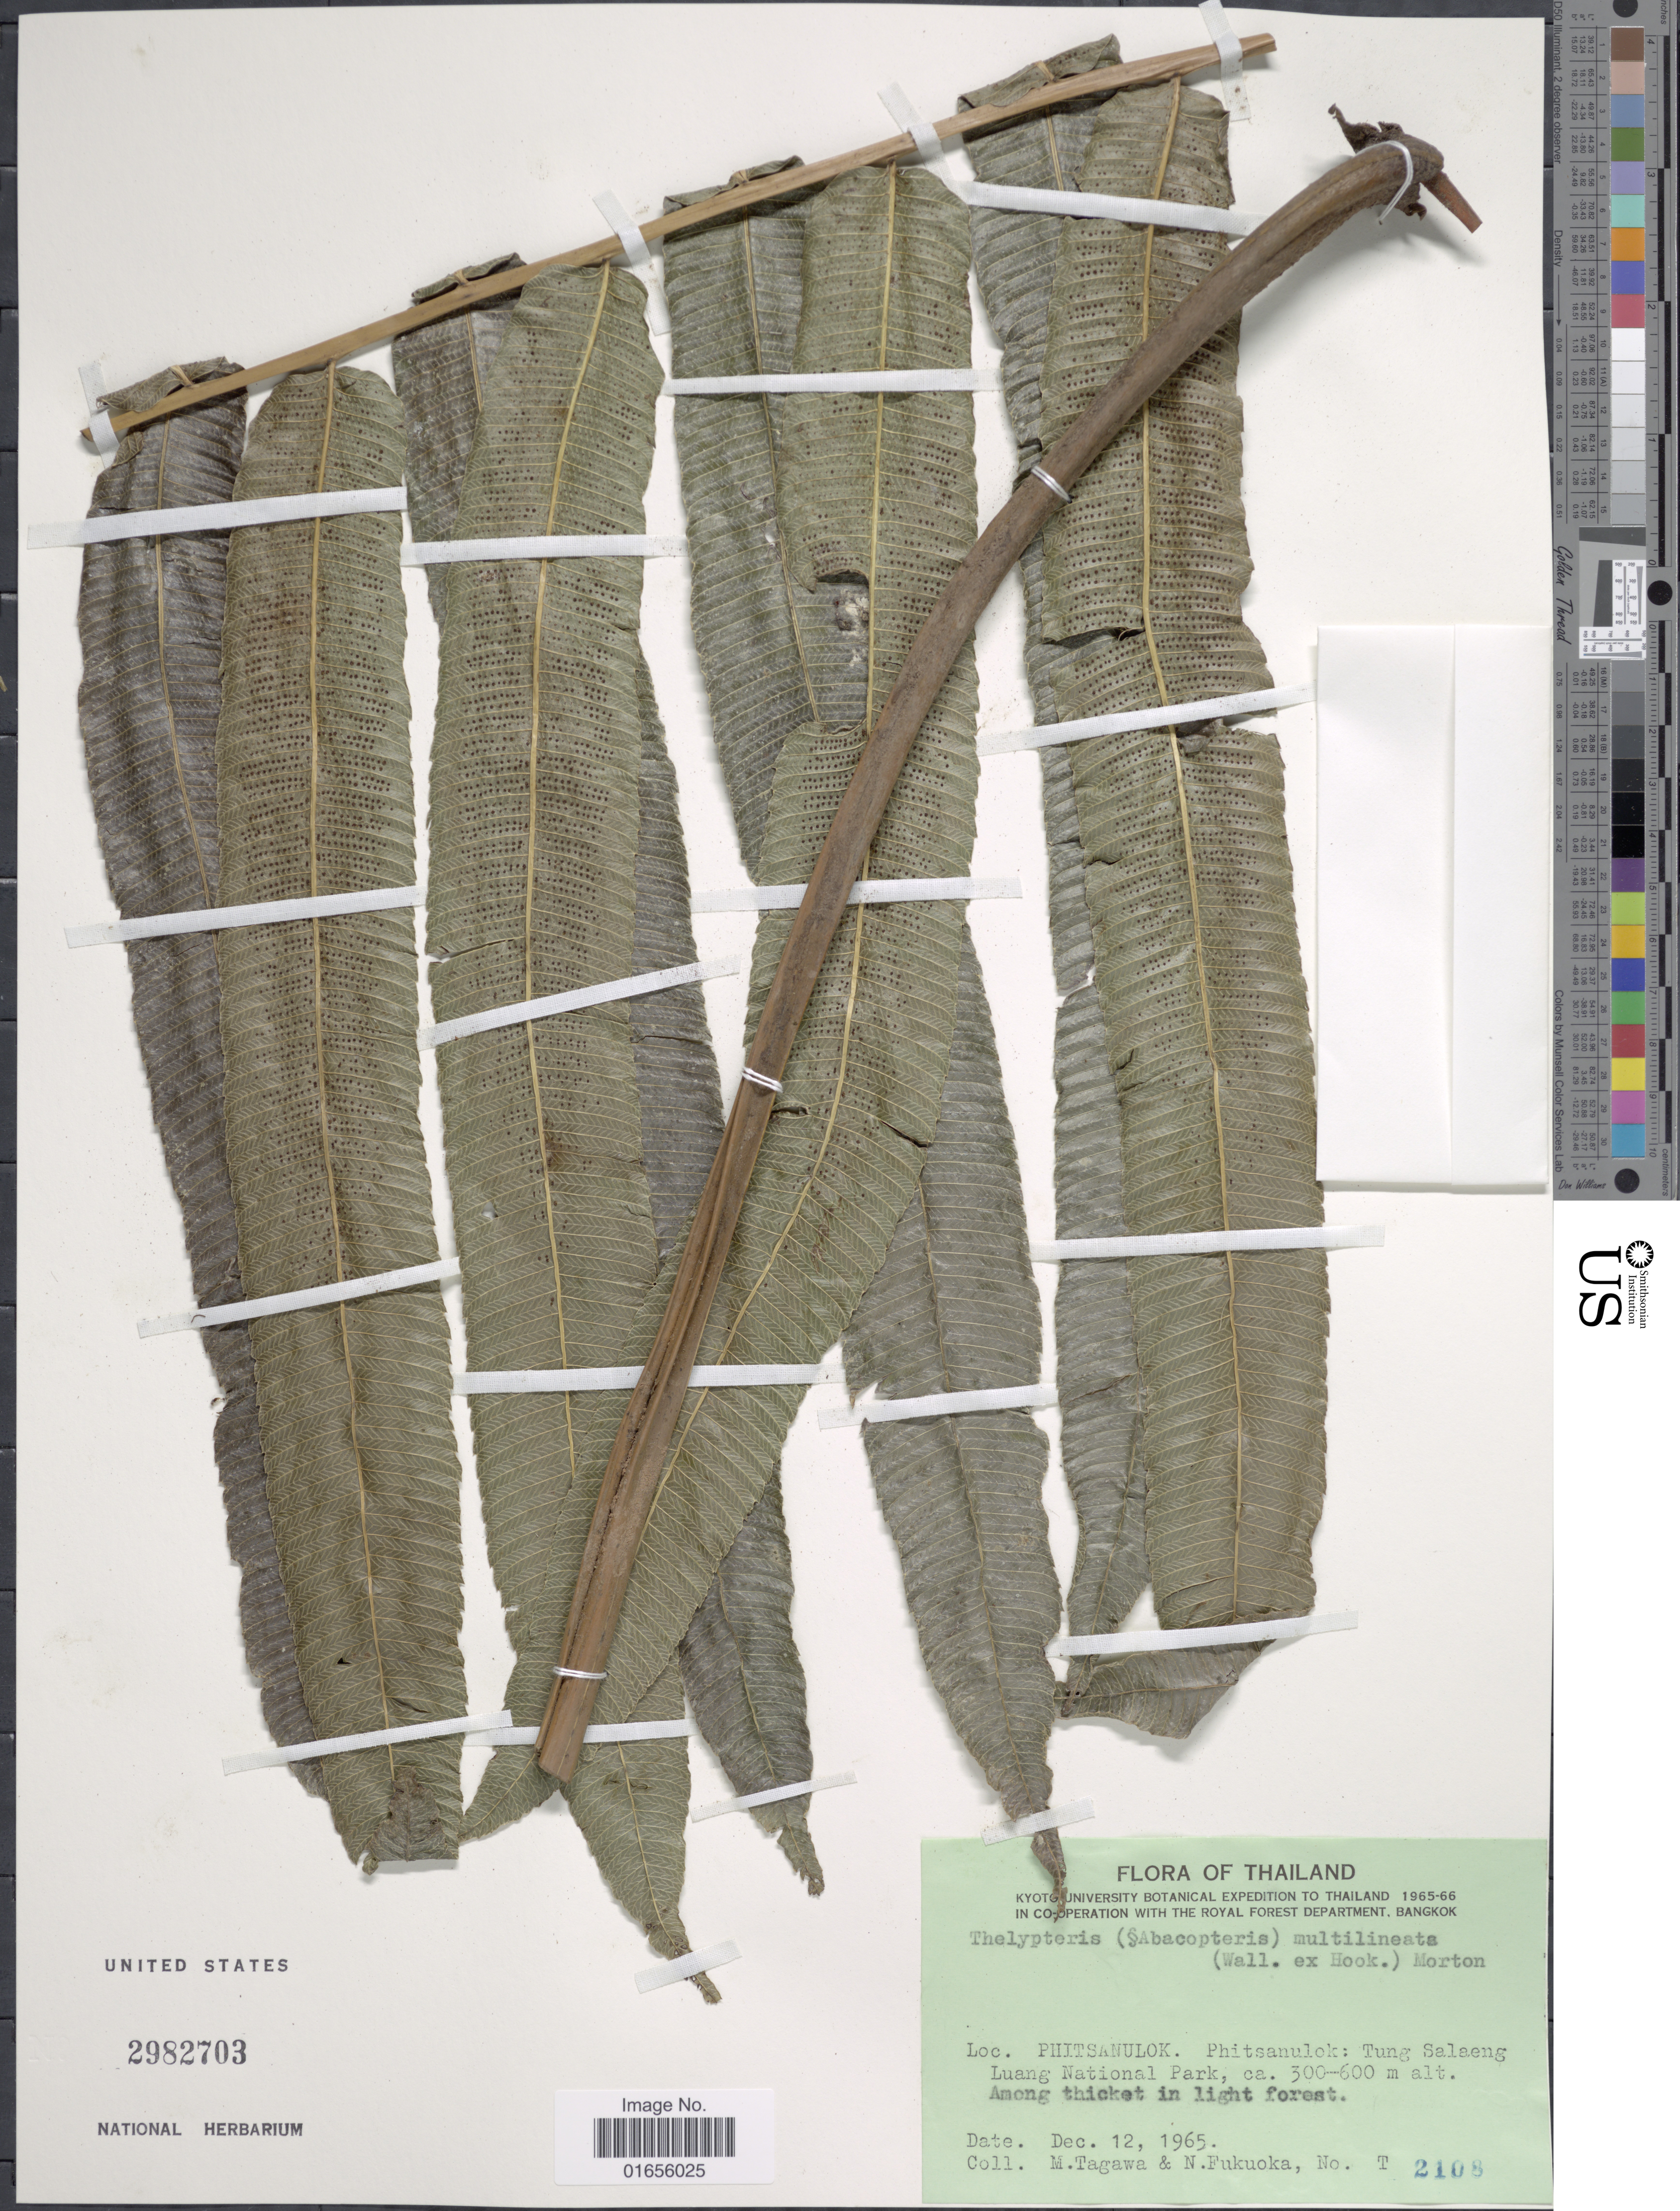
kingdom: Plantae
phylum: Tracheophyta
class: Polypodiopsida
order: Polypodiales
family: Thelypteridaceae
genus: Pronephrium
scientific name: Pronephrium nudatum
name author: (Roxb.) Holttum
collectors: M. Tagawa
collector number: T2108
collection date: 1965-12-12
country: Thailand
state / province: Phitsanulok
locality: Tung Salaeng Luang National Park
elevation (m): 300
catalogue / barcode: US 2982703